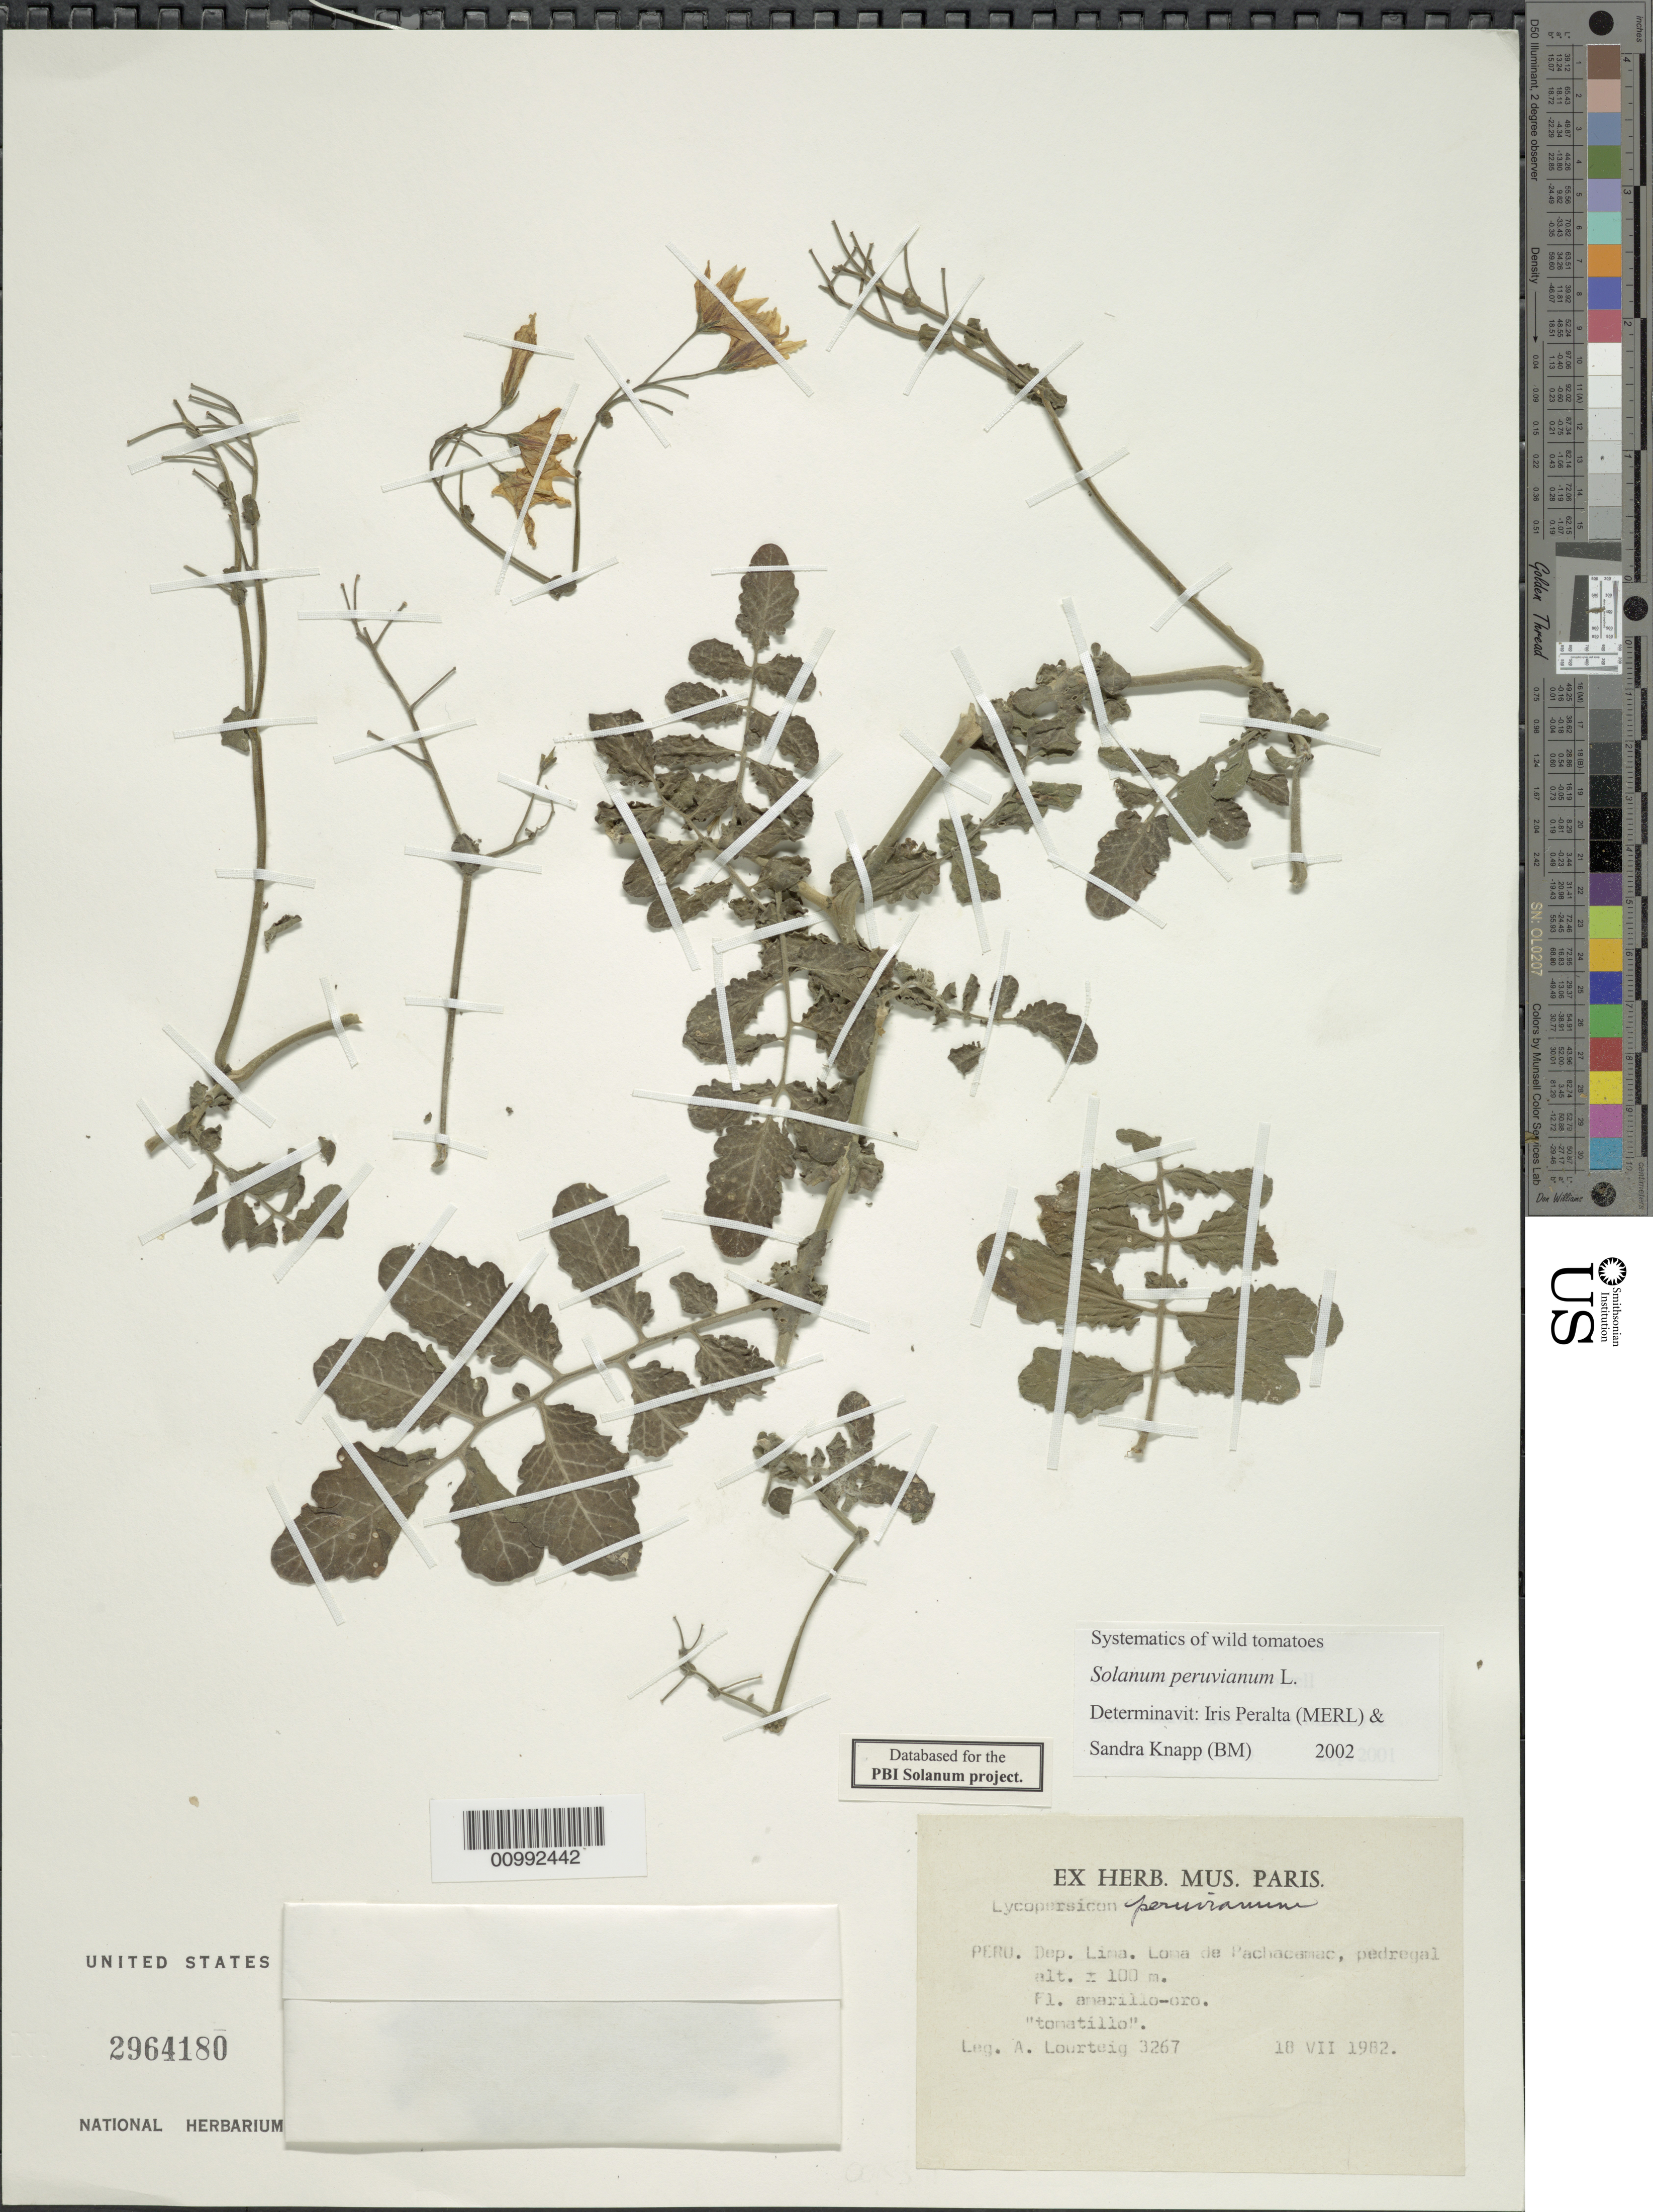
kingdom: Plantae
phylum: Tracheophyta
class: Magnoliopsida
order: Solanales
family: Solanaceae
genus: Solanum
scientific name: Solanum peruvianum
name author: L.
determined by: Knapp, S. D.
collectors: A. Lourteig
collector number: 3267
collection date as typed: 18 Jul 1982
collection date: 1982-07-18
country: Peru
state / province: Lima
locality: loma de Pachacamac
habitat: pedregal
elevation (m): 100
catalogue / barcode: US 2964180